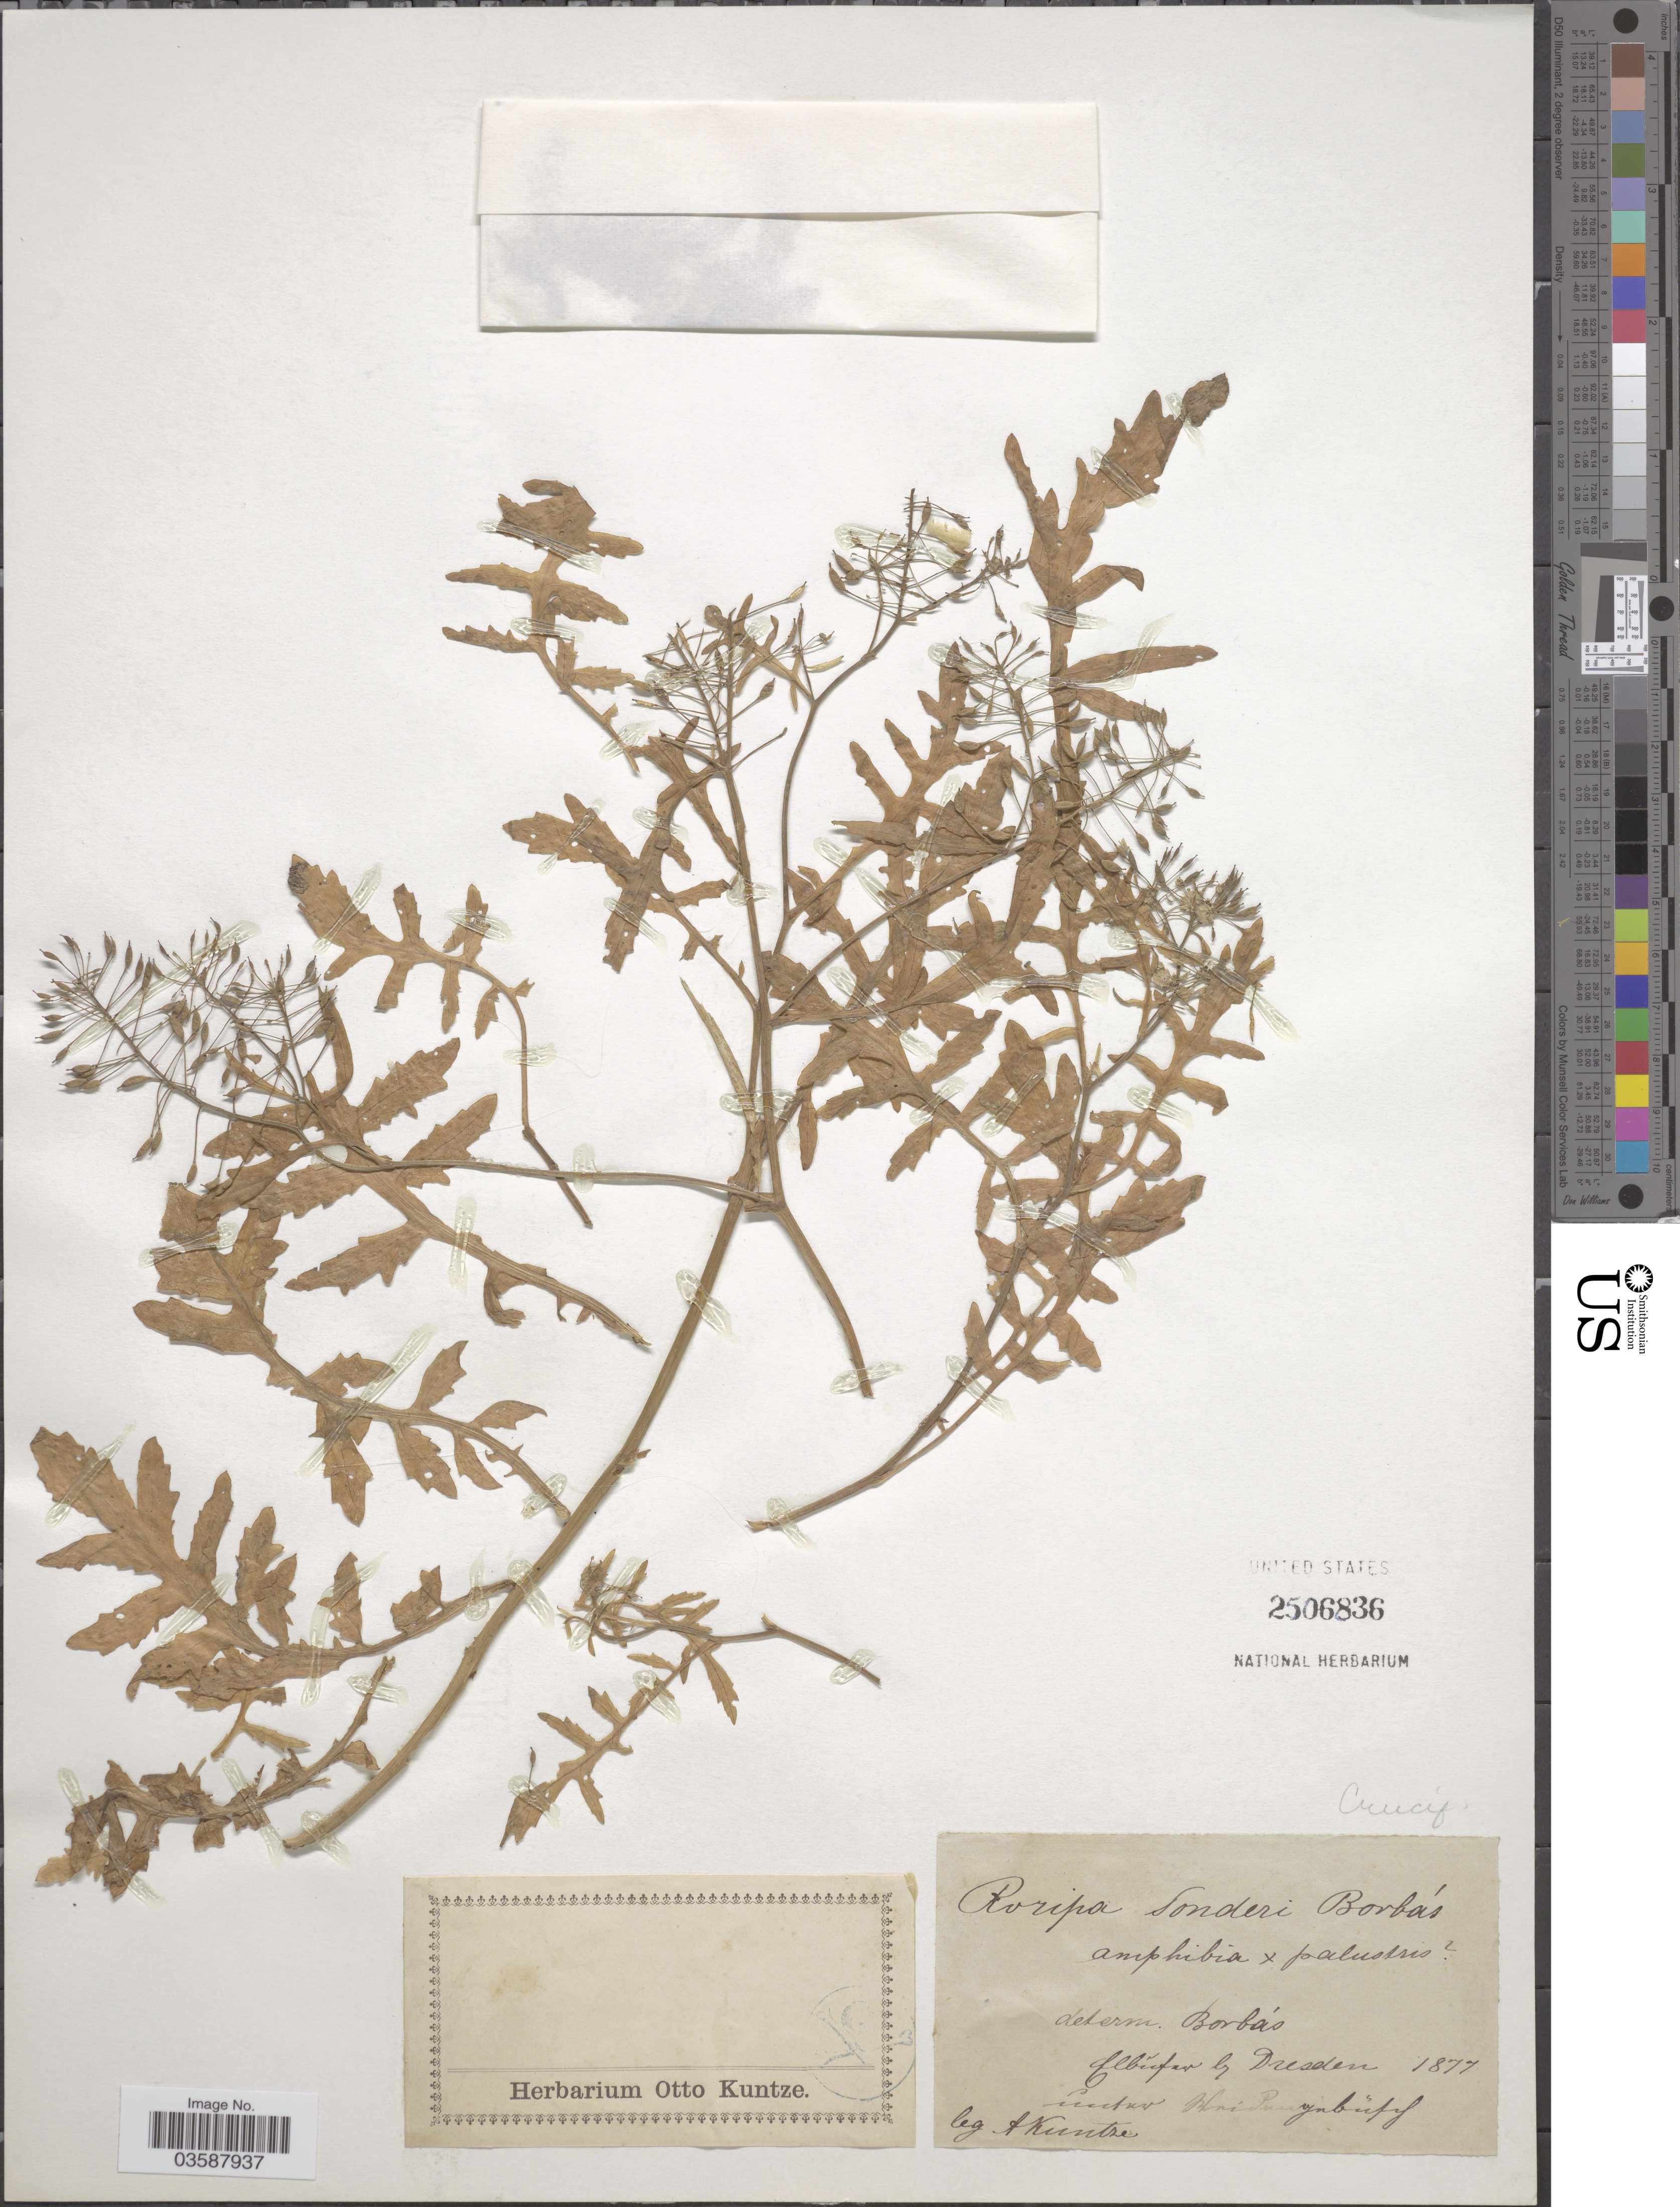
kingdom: Plantae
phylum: Tracheophyta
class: Magnoliopsida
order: Brassicales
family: Brassicaceae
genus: Rorippa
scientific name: Rorippa sonderi Borbás ined.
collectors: A. Kuntze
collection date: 1877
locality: Flbufar by Dresden inter Blai Punyubuf. [interpreted]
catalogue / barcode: US 2506836